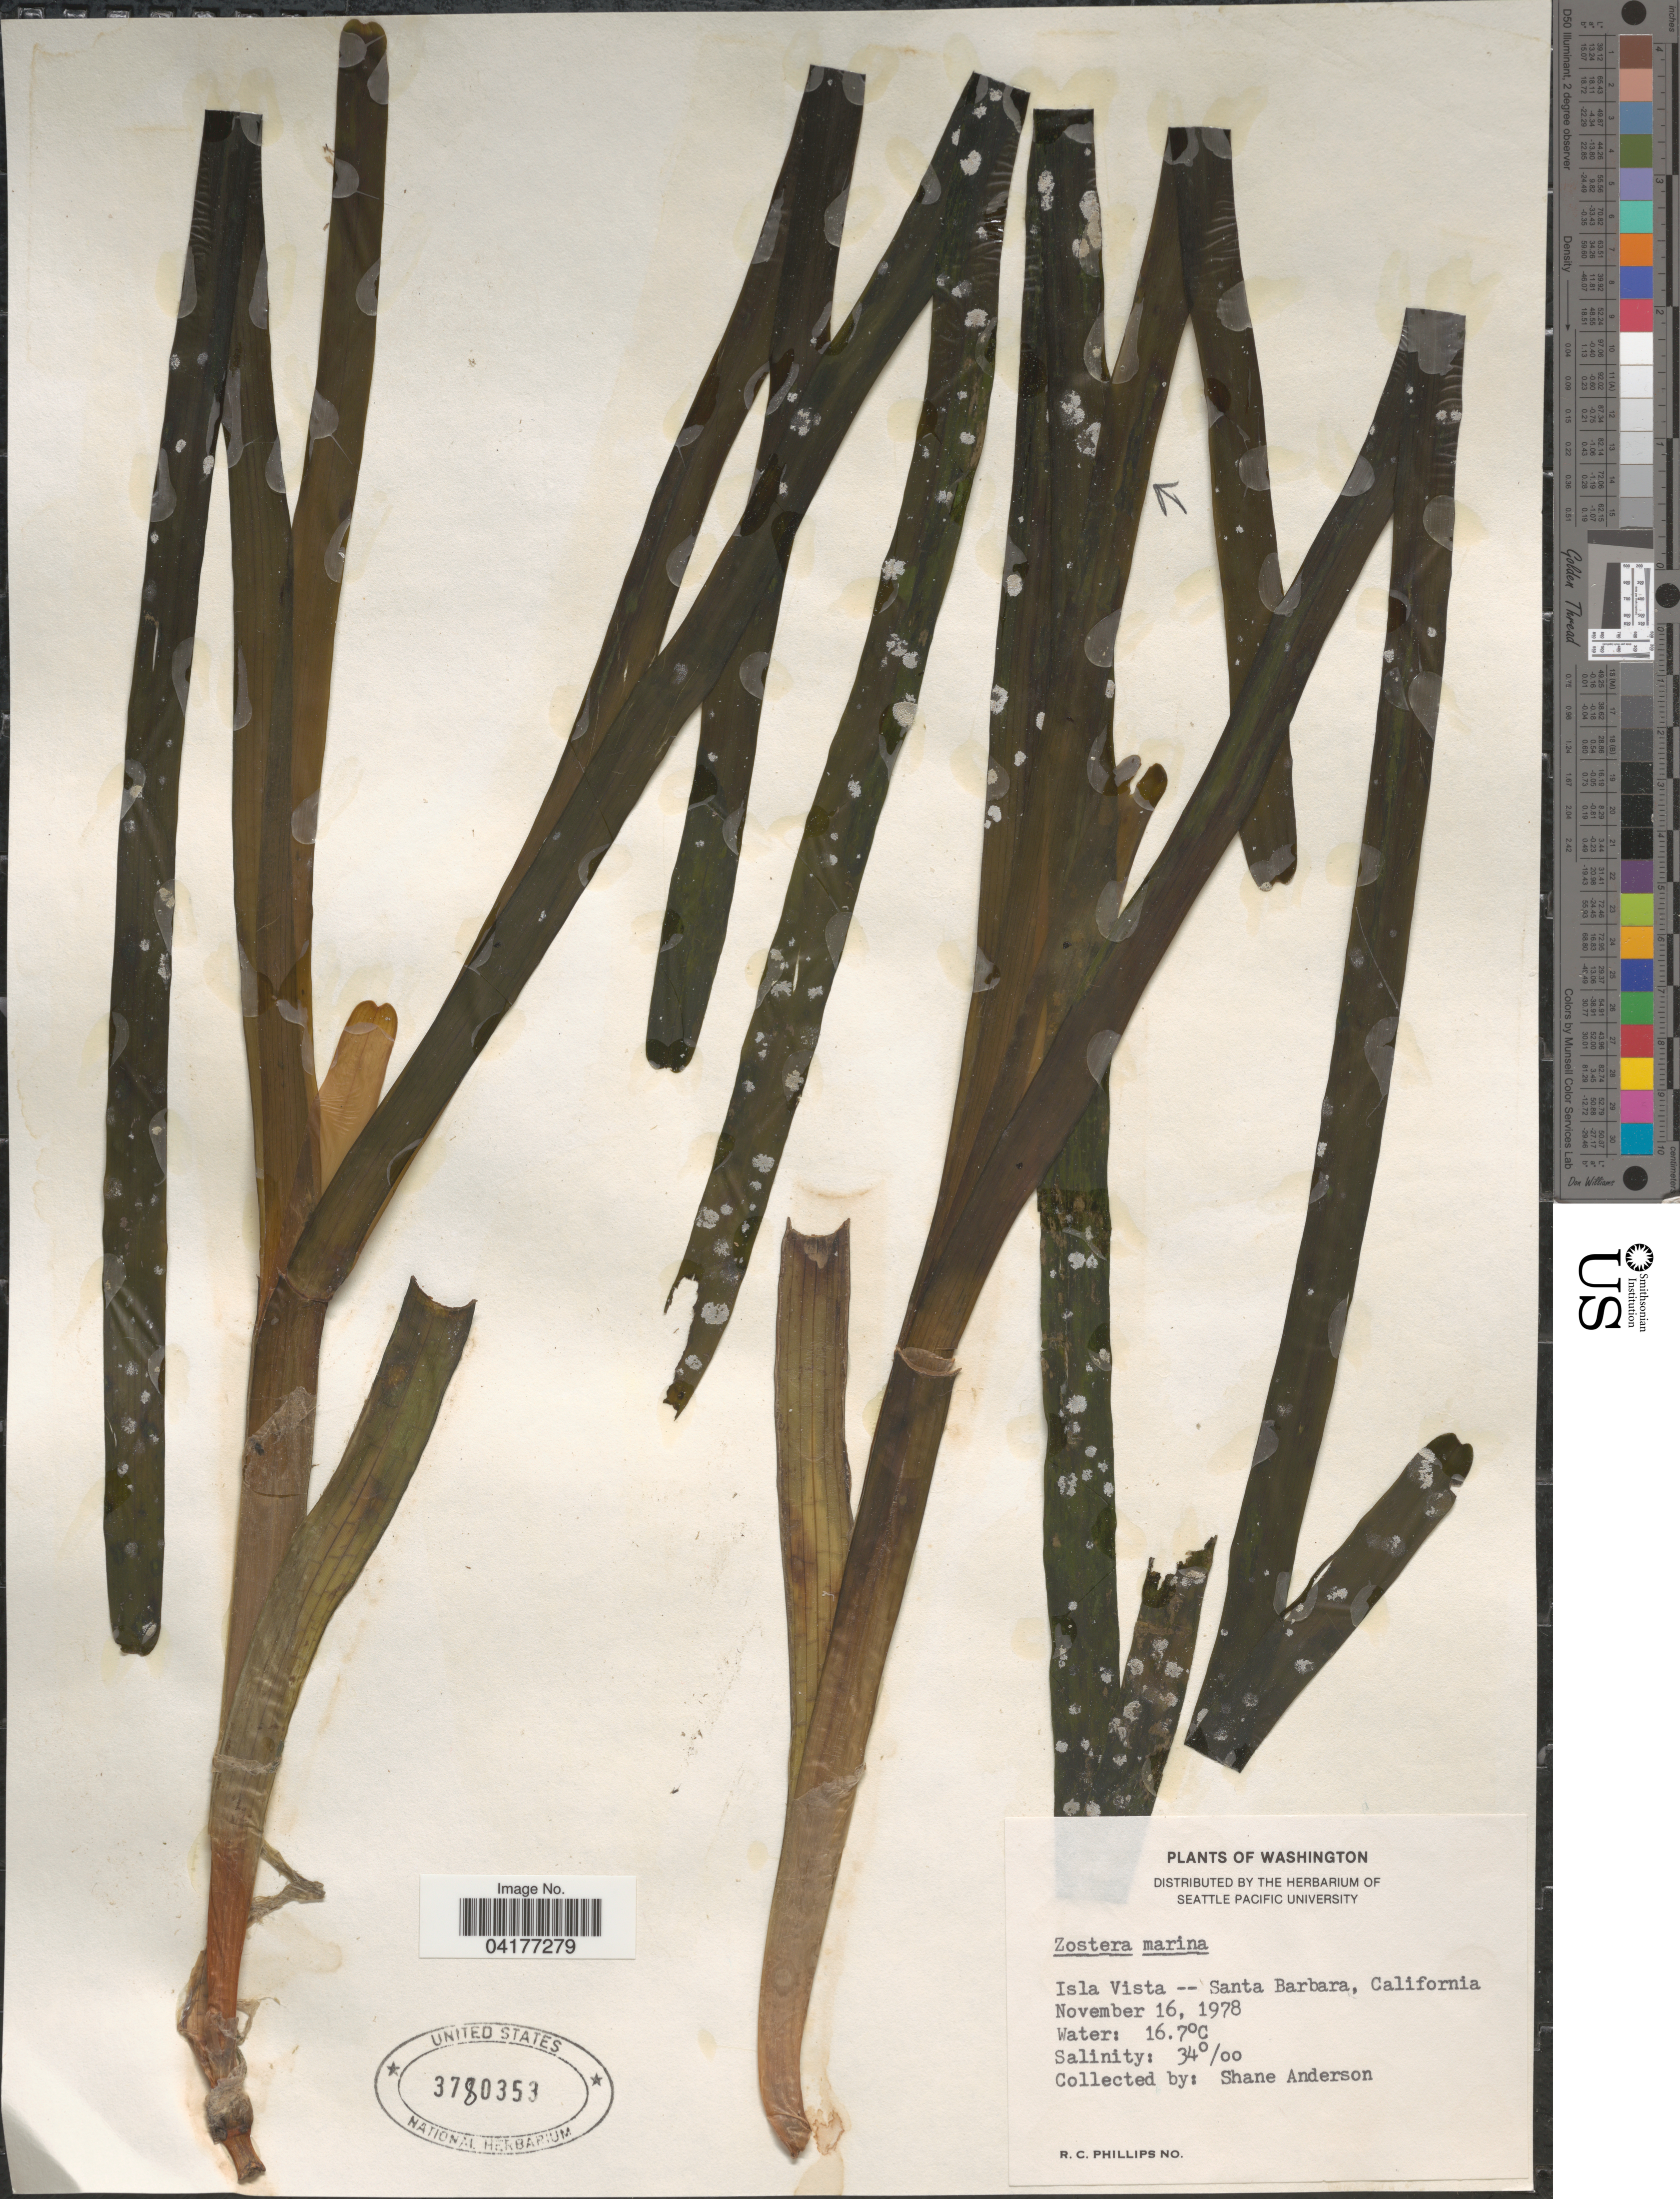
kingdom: Plantae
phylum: Tracheophyta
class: Liliopsida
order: Alismatales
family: Zosteraceae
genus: Zostera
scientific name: Zostera marina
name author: L.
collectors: S. Anderson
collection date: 1978-11-16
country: United States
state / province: California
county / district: Santa Barbara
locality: Isla Vista -- Santa Barbara.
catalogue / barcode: US 3780353